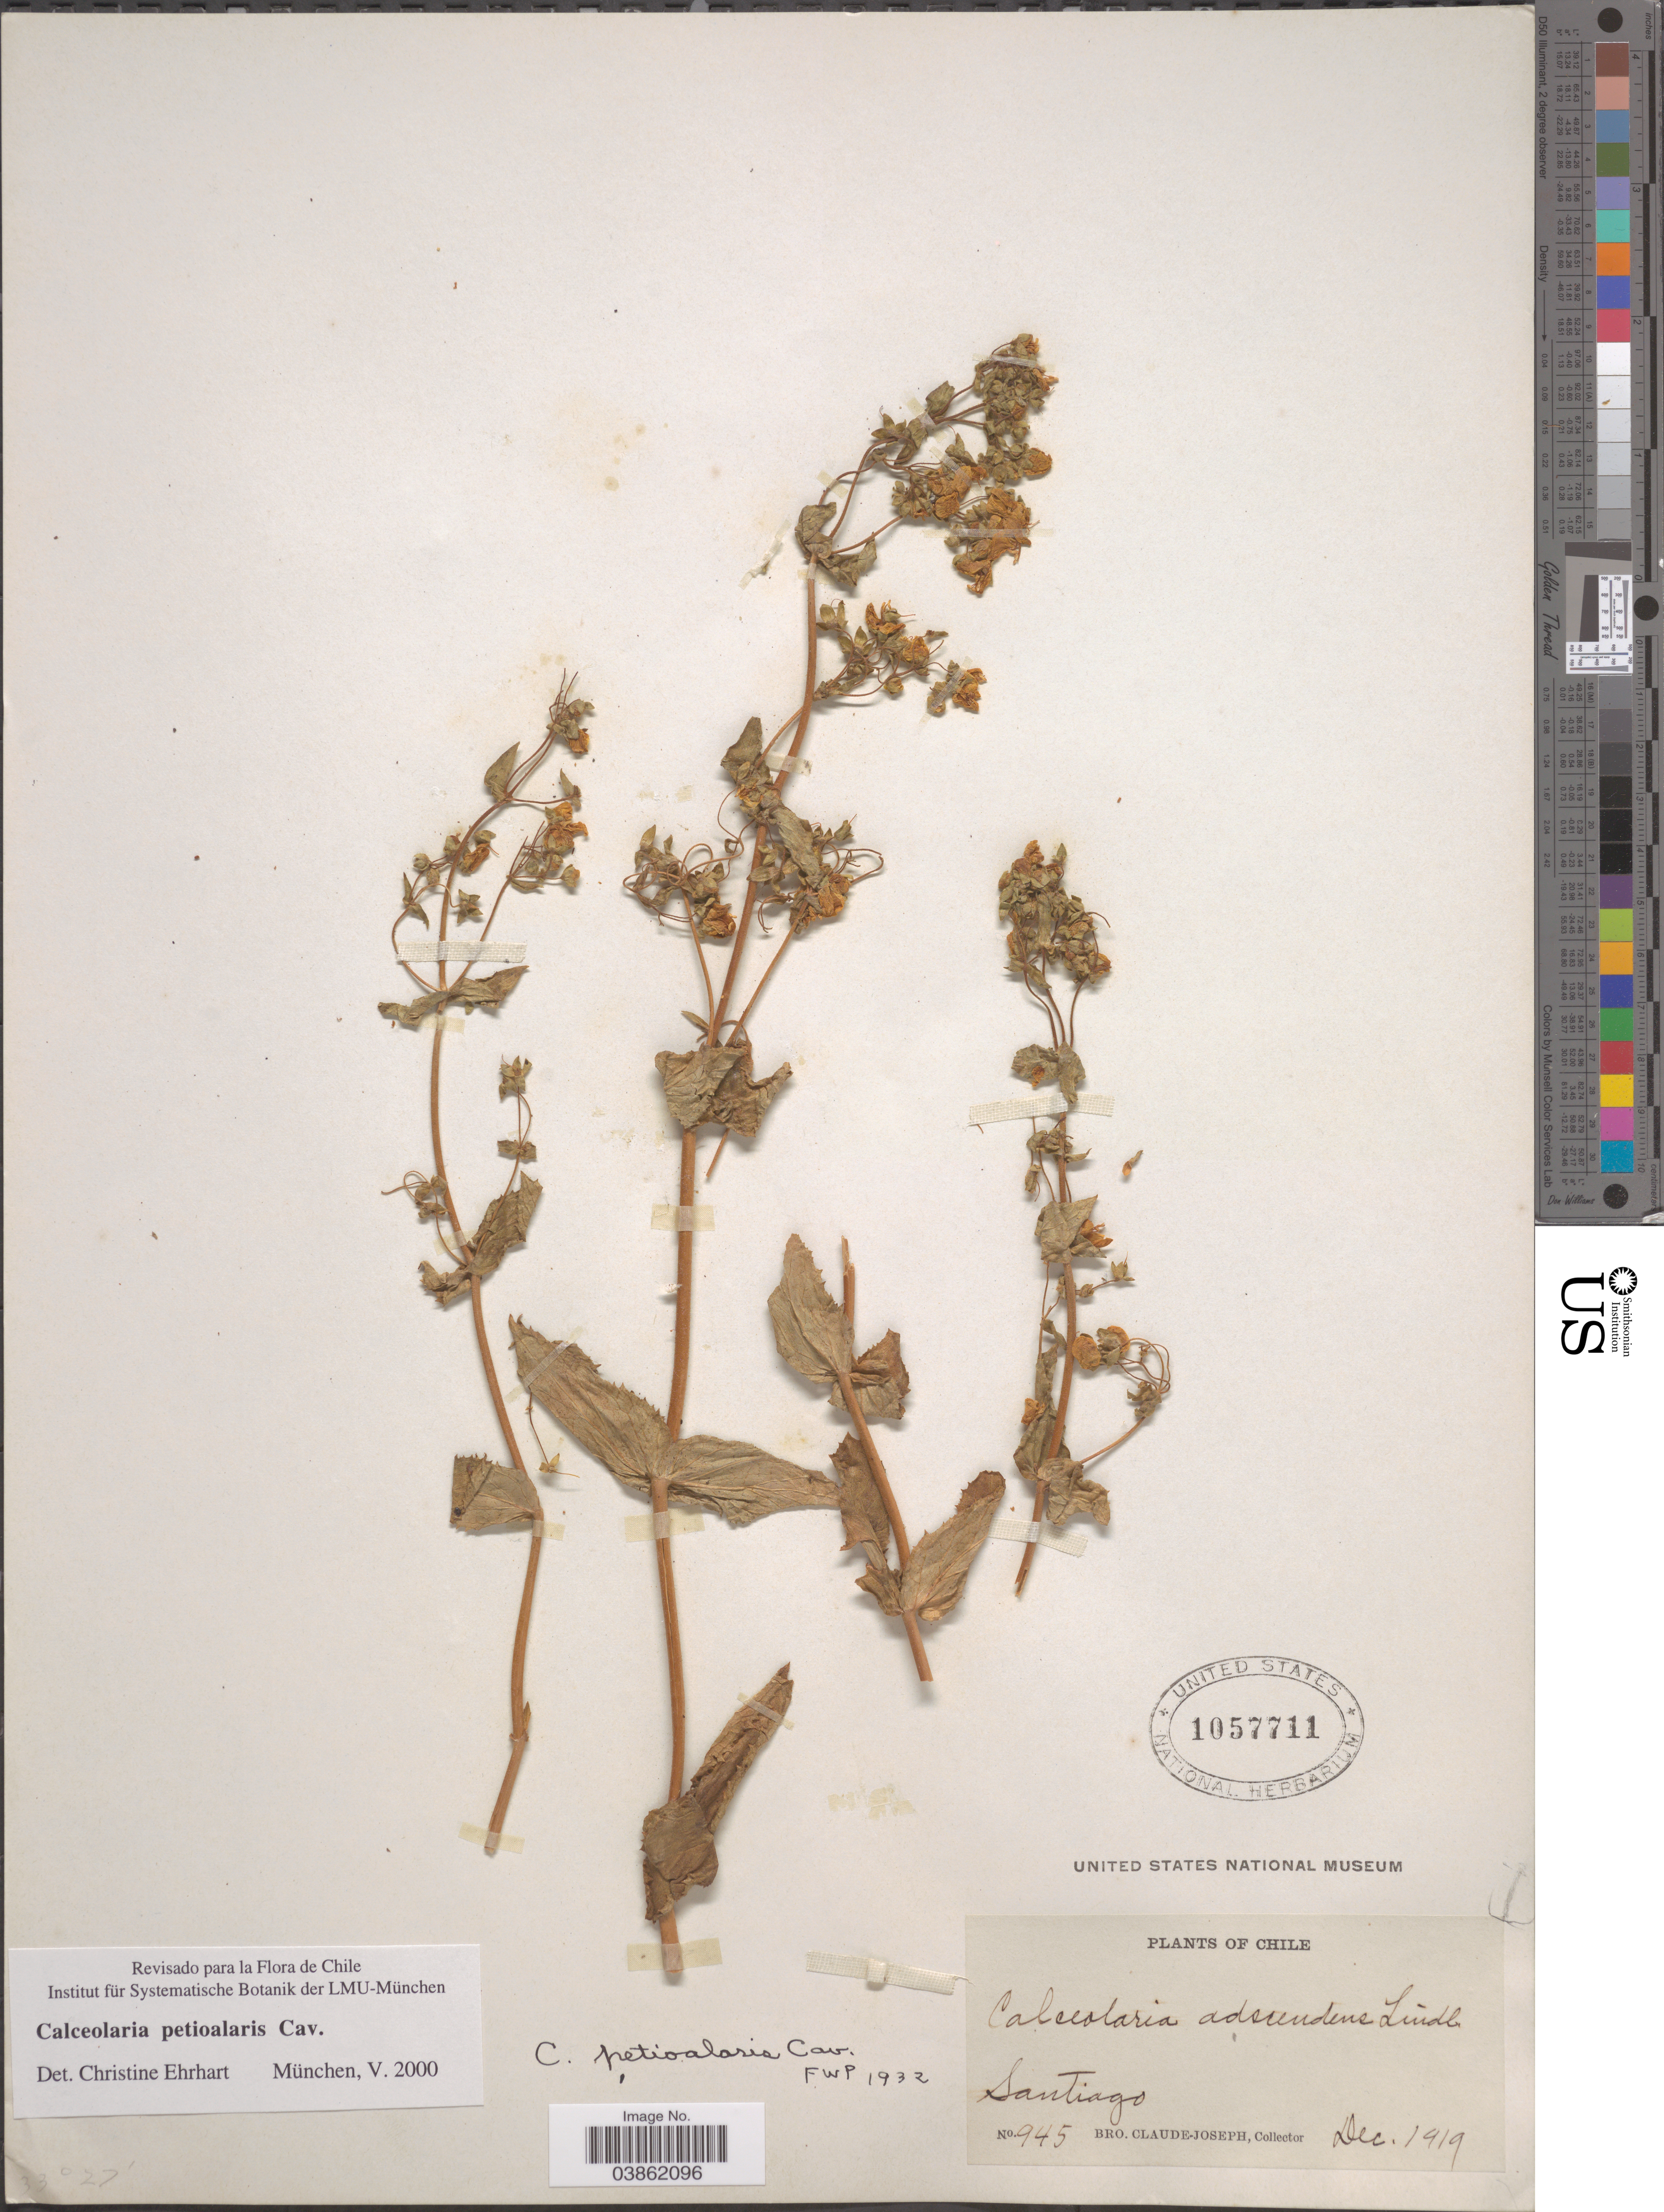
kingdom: Plantae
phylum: Tracheophyta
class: Magnoliopsida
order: Lamiales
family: Calceolariaceae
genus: Calceolaria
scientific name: Calceolaria petiolaris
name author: Vahl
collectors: Bro. Claude-Joseph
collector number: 945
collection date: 1919-12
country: Chile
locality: Santiago.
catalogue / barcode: US 1057711